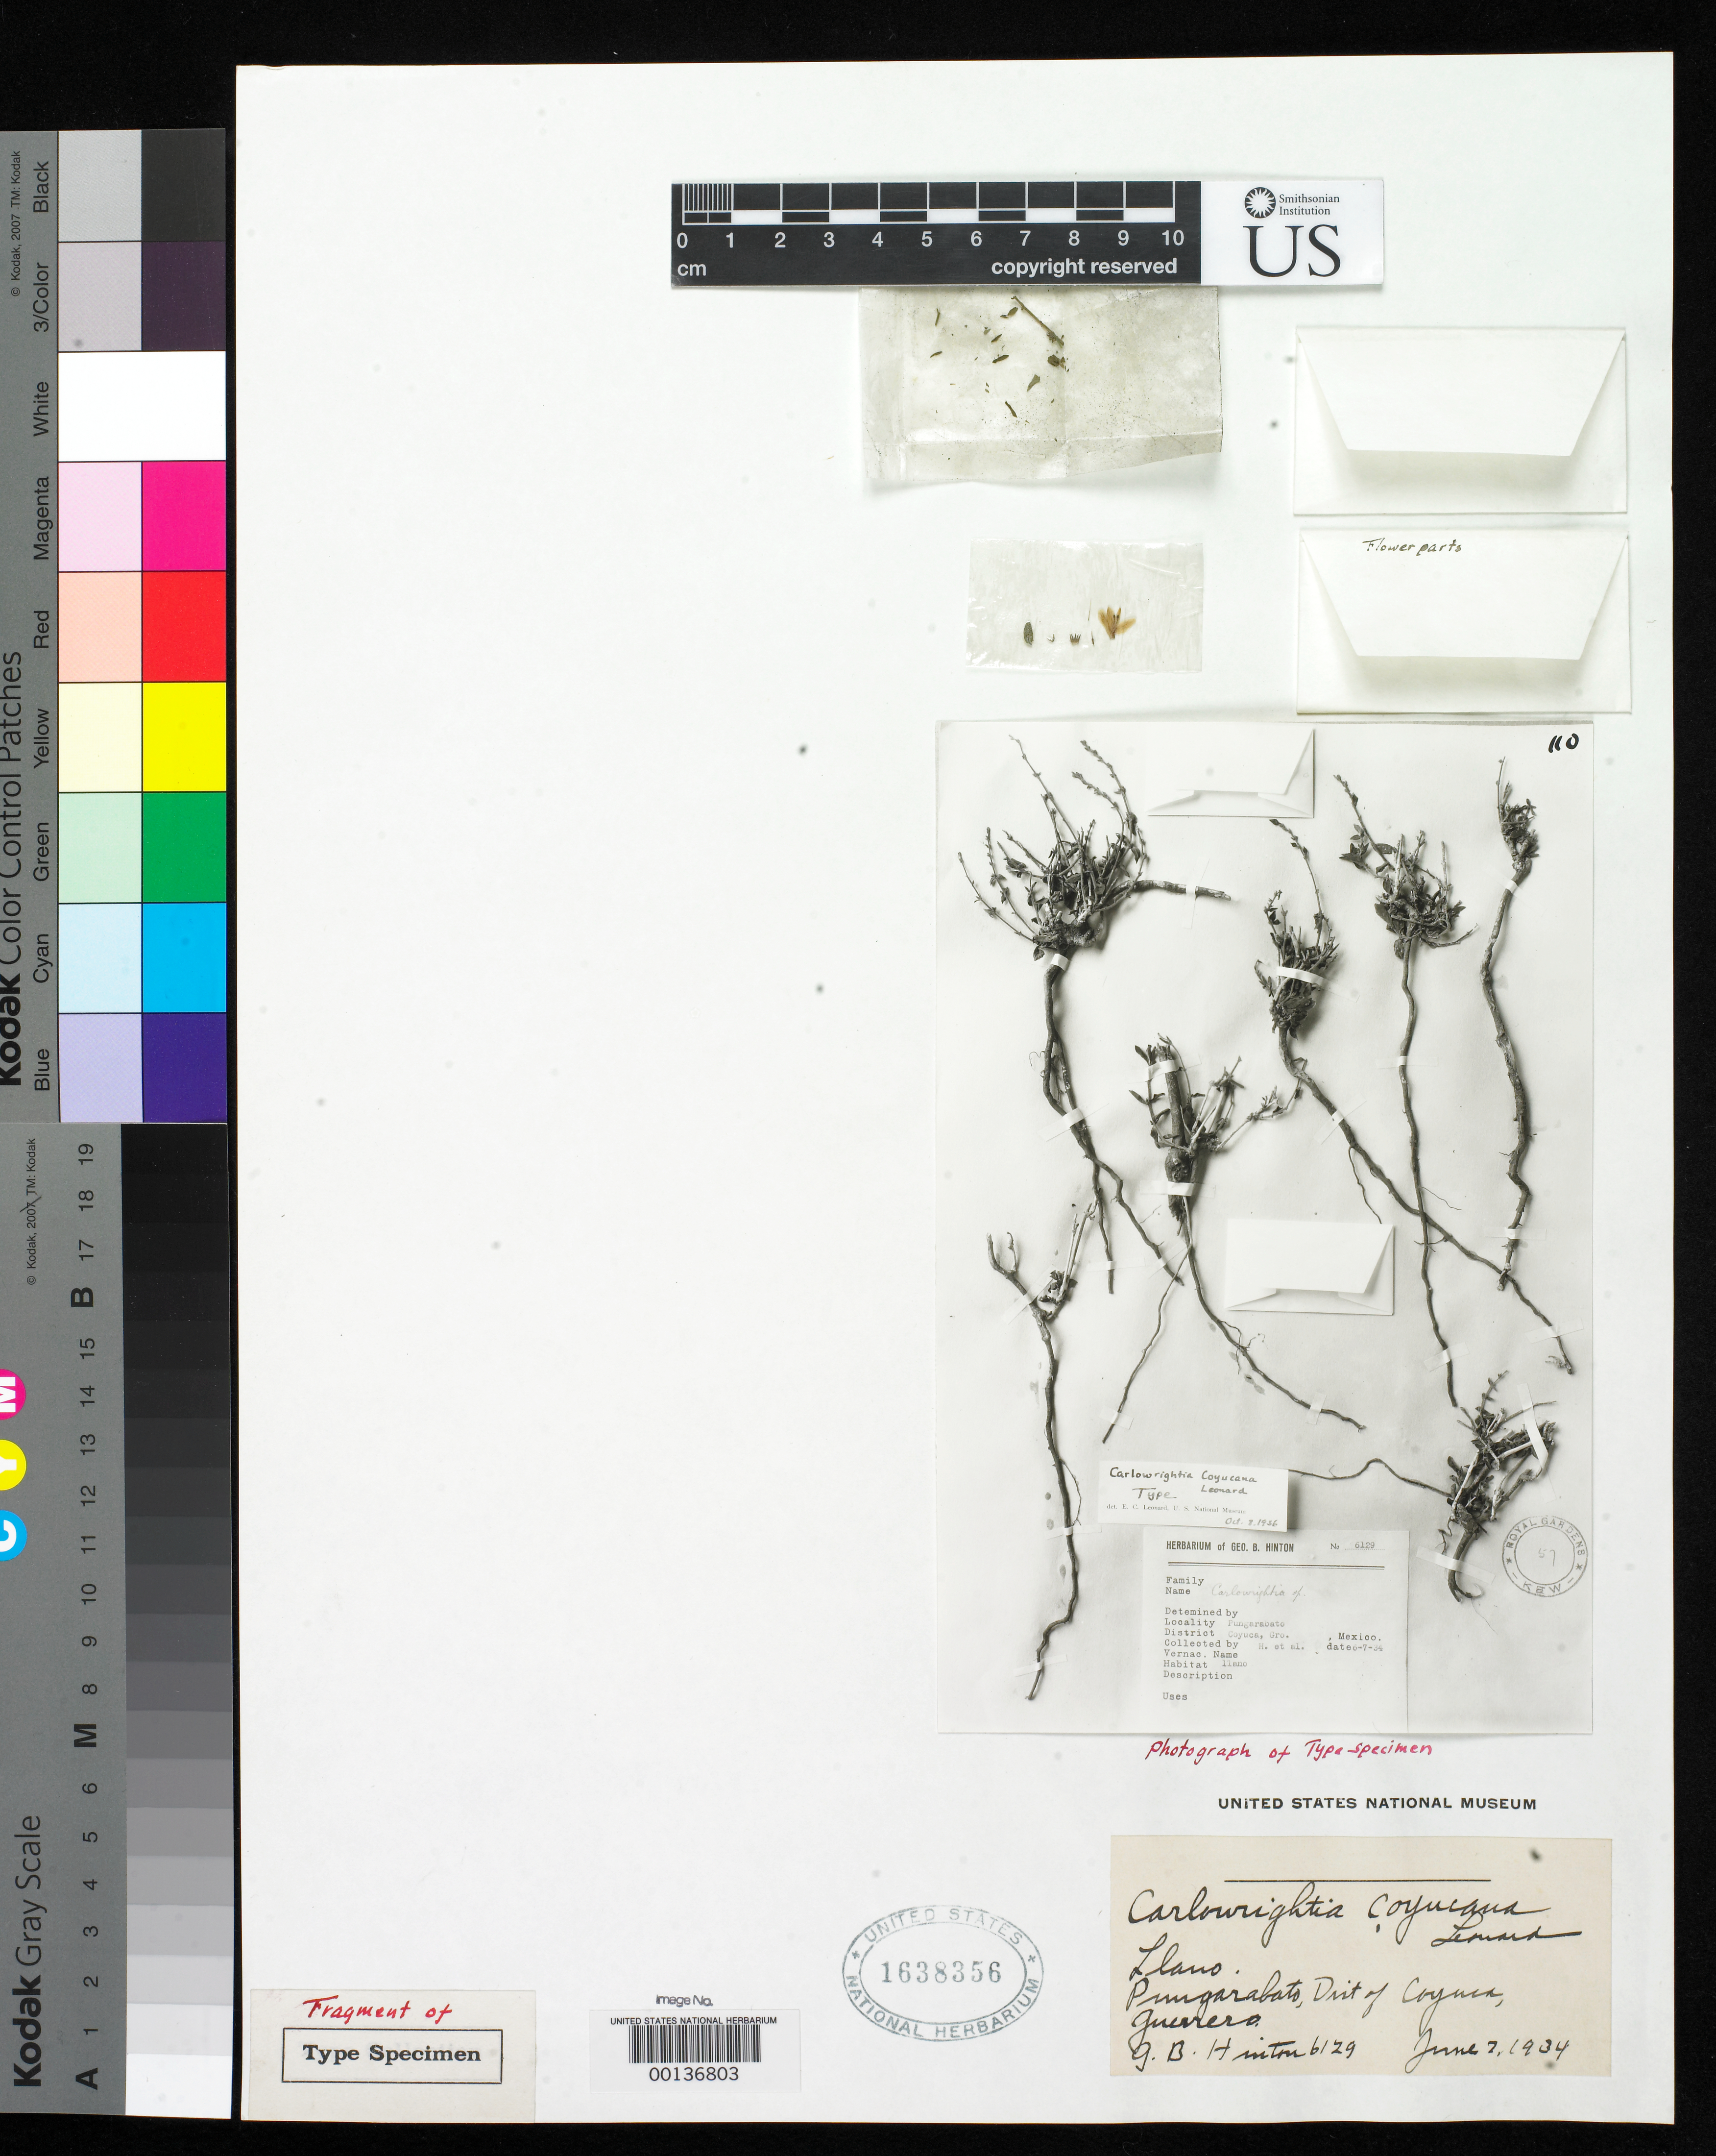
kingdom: Plantae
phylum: Tracheophyta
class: Magnoliopsida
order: Lamiales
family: Acanthaceae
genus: Carlowrightia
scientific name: Carlowrightia coyucana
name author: Leonard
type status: Isotype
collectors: G. B. Hinton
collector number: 6129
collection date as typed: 07 Jun 1934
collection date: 1934-06-07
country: Mexico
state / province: Guerrero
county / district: Coyuca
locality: Pungarabato.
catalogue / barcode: US 1638356